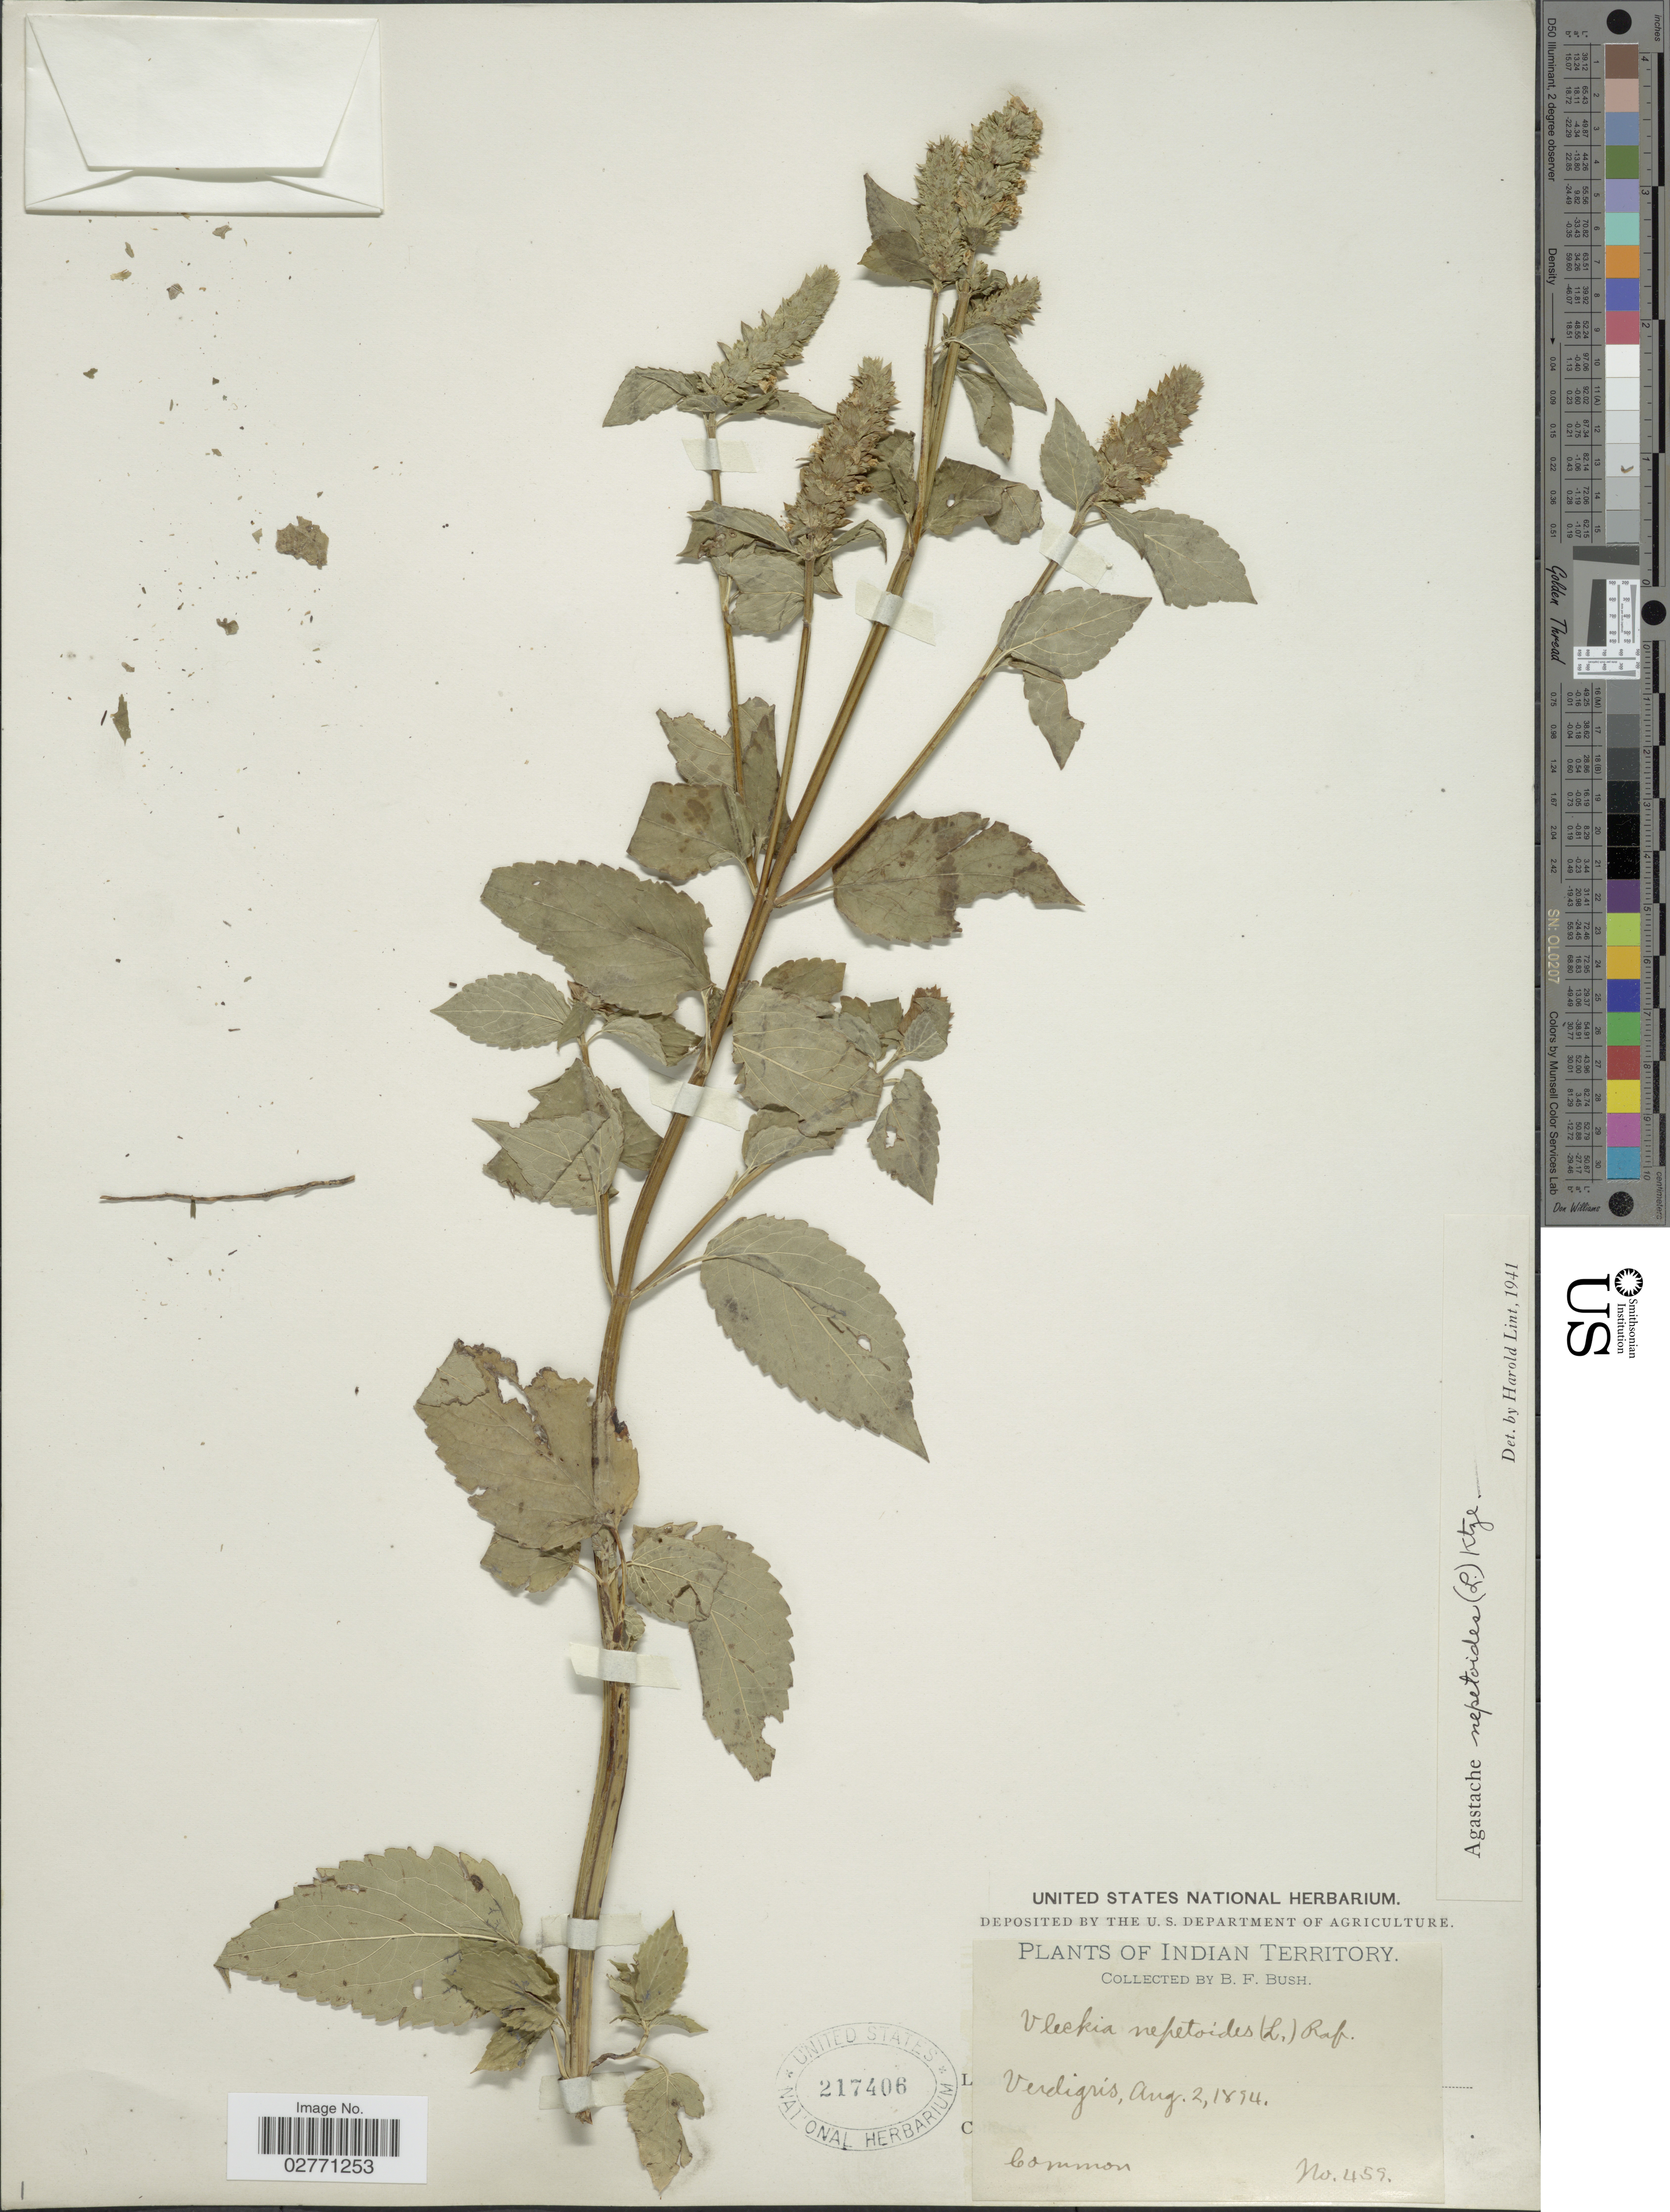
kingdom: Plantae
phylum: Tracheophyta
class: Magnoliopsida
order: Lamiales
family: Lamiaceae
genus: Agastache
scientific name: Agastache nepetoides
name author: (L.) Kuntze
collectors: B. F. Bush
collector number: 459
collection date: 1894-08-02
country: United States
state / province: Oklahoma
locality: Indian Territory. Verdigris.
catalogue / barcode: US 217406